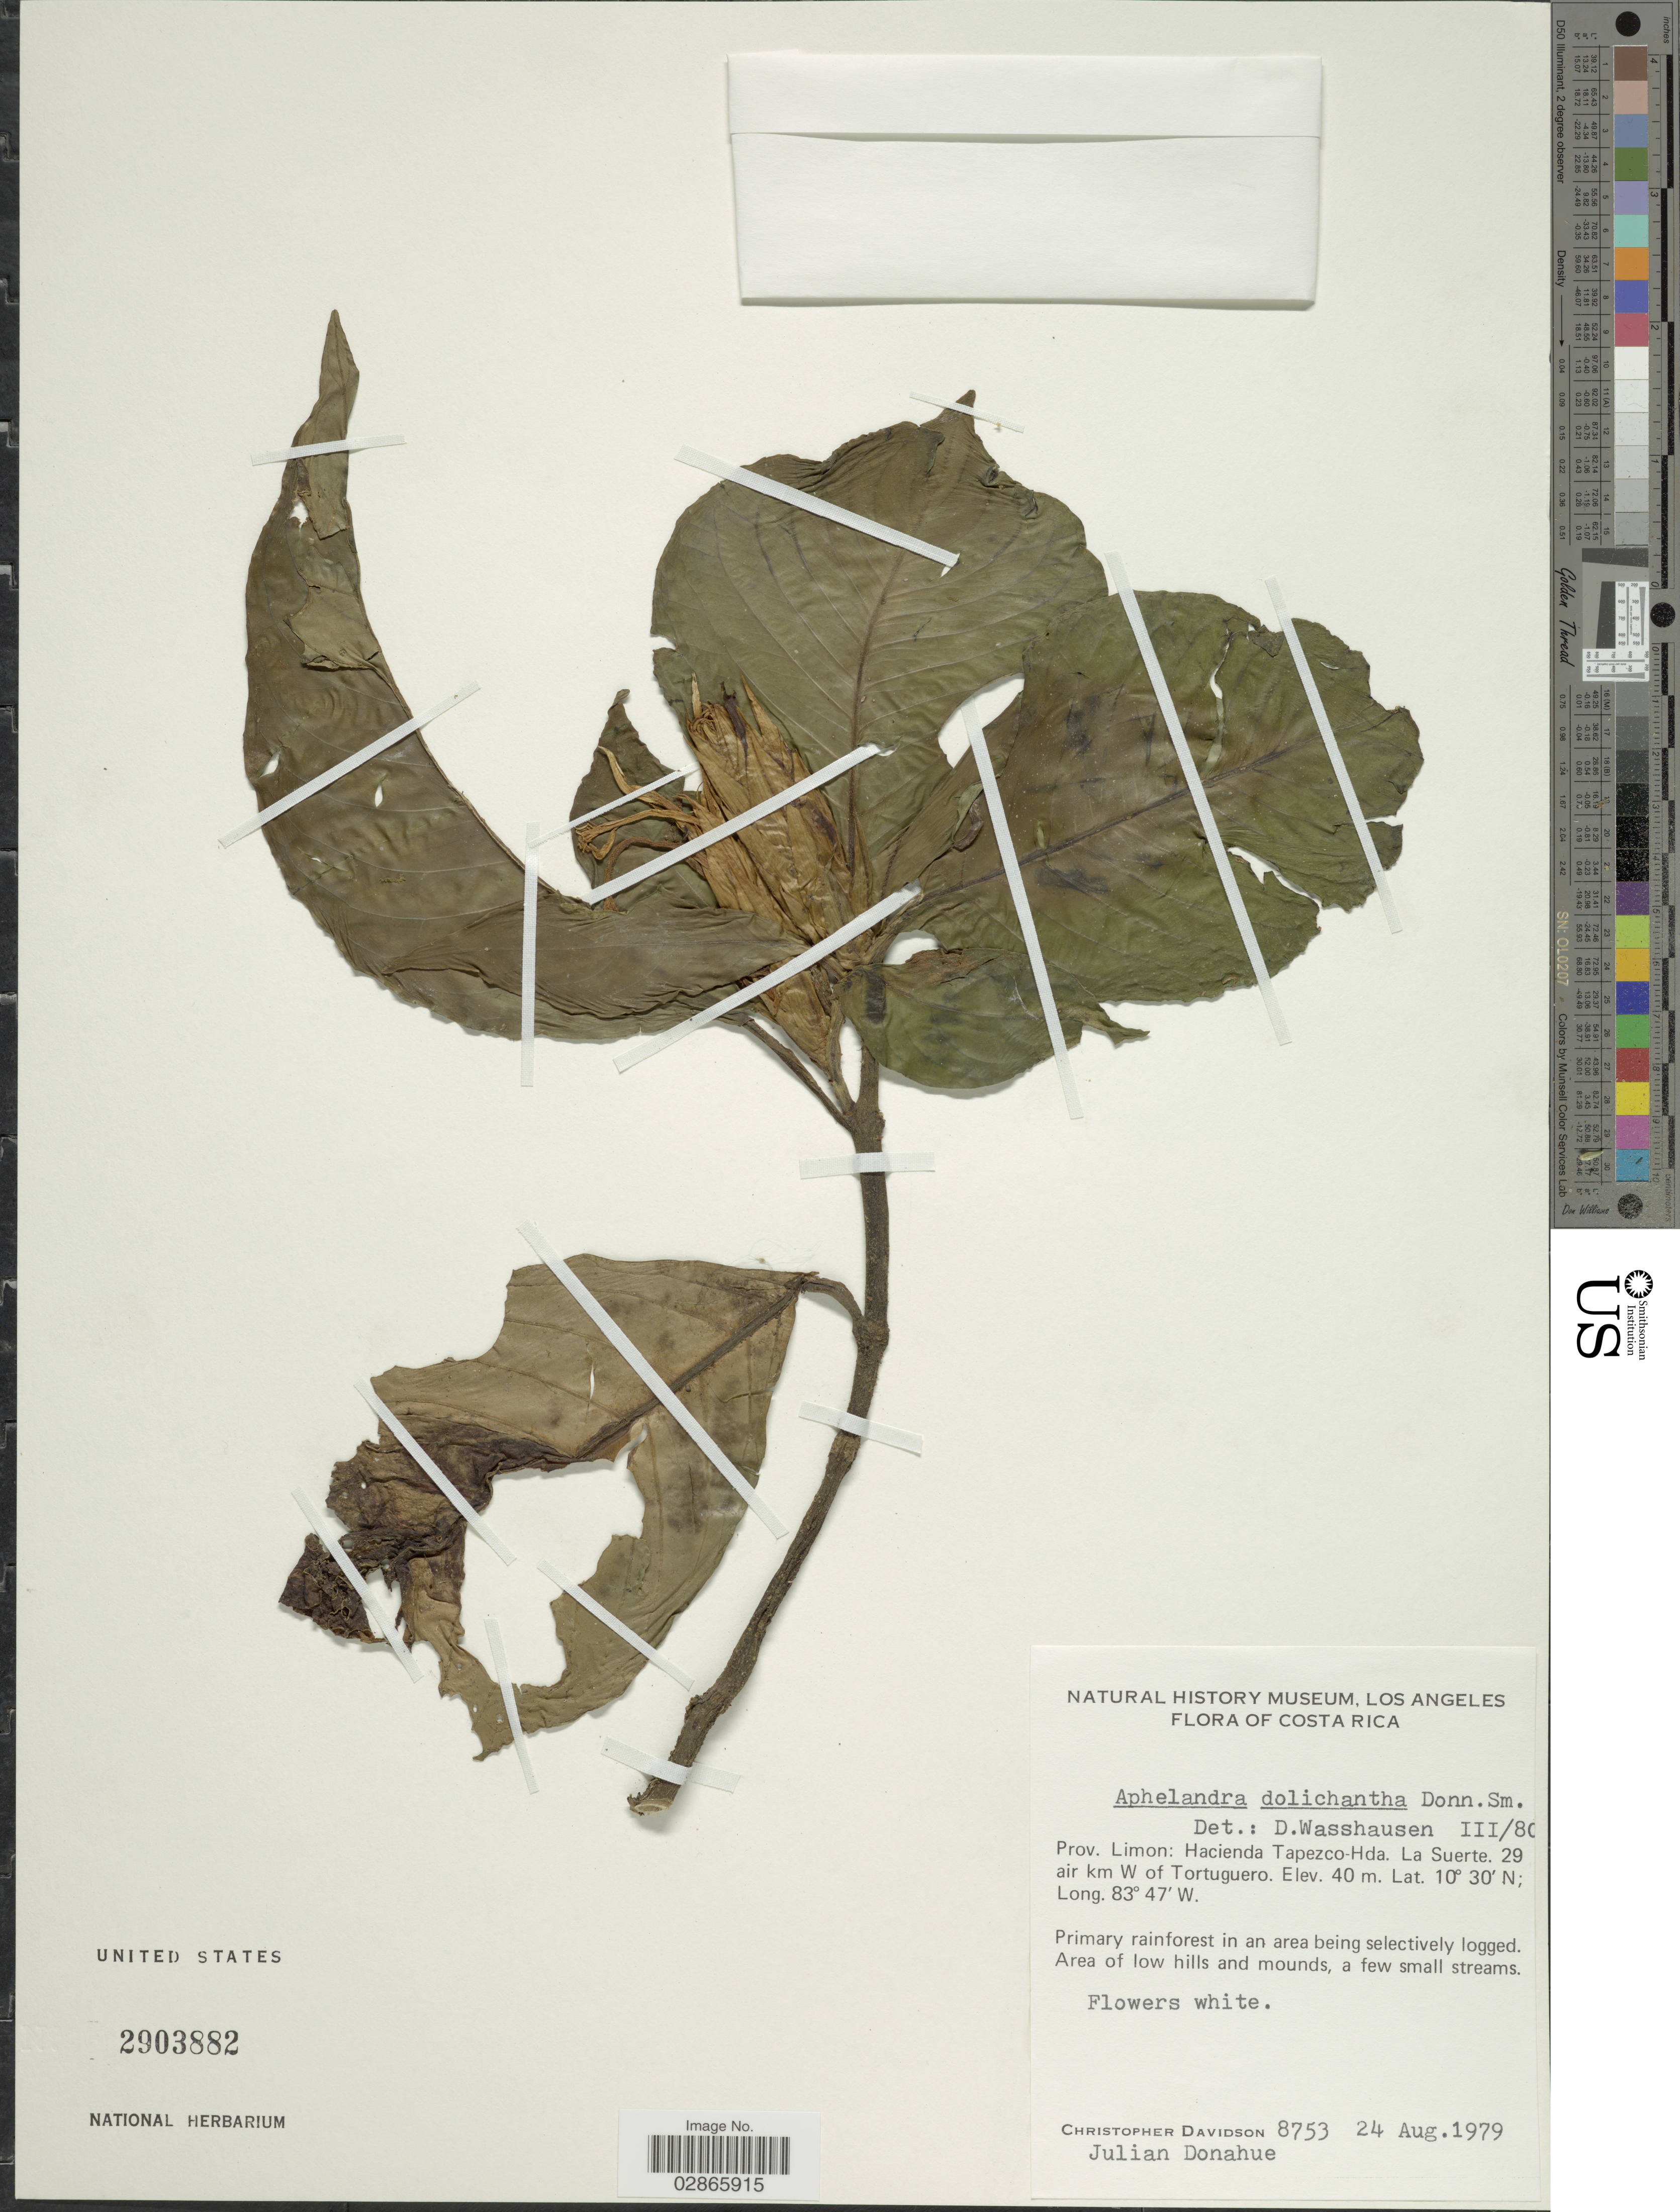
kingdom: Plantae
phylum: Tracheophyta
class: Magnoliopsida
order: Lamiales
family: Acanthaceae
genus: Aphelandra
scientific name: Aphelandra dolichantha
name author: Donn. Sm.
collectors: C. Davidson & J. Donahue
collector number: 8753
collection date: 1979-08-24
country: Costa Rica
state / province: Limón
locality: Hacienda Tapezco-Hda. La Suerte. 29 air km W of Tortuguero.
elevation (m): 40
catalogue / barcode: US 2903882